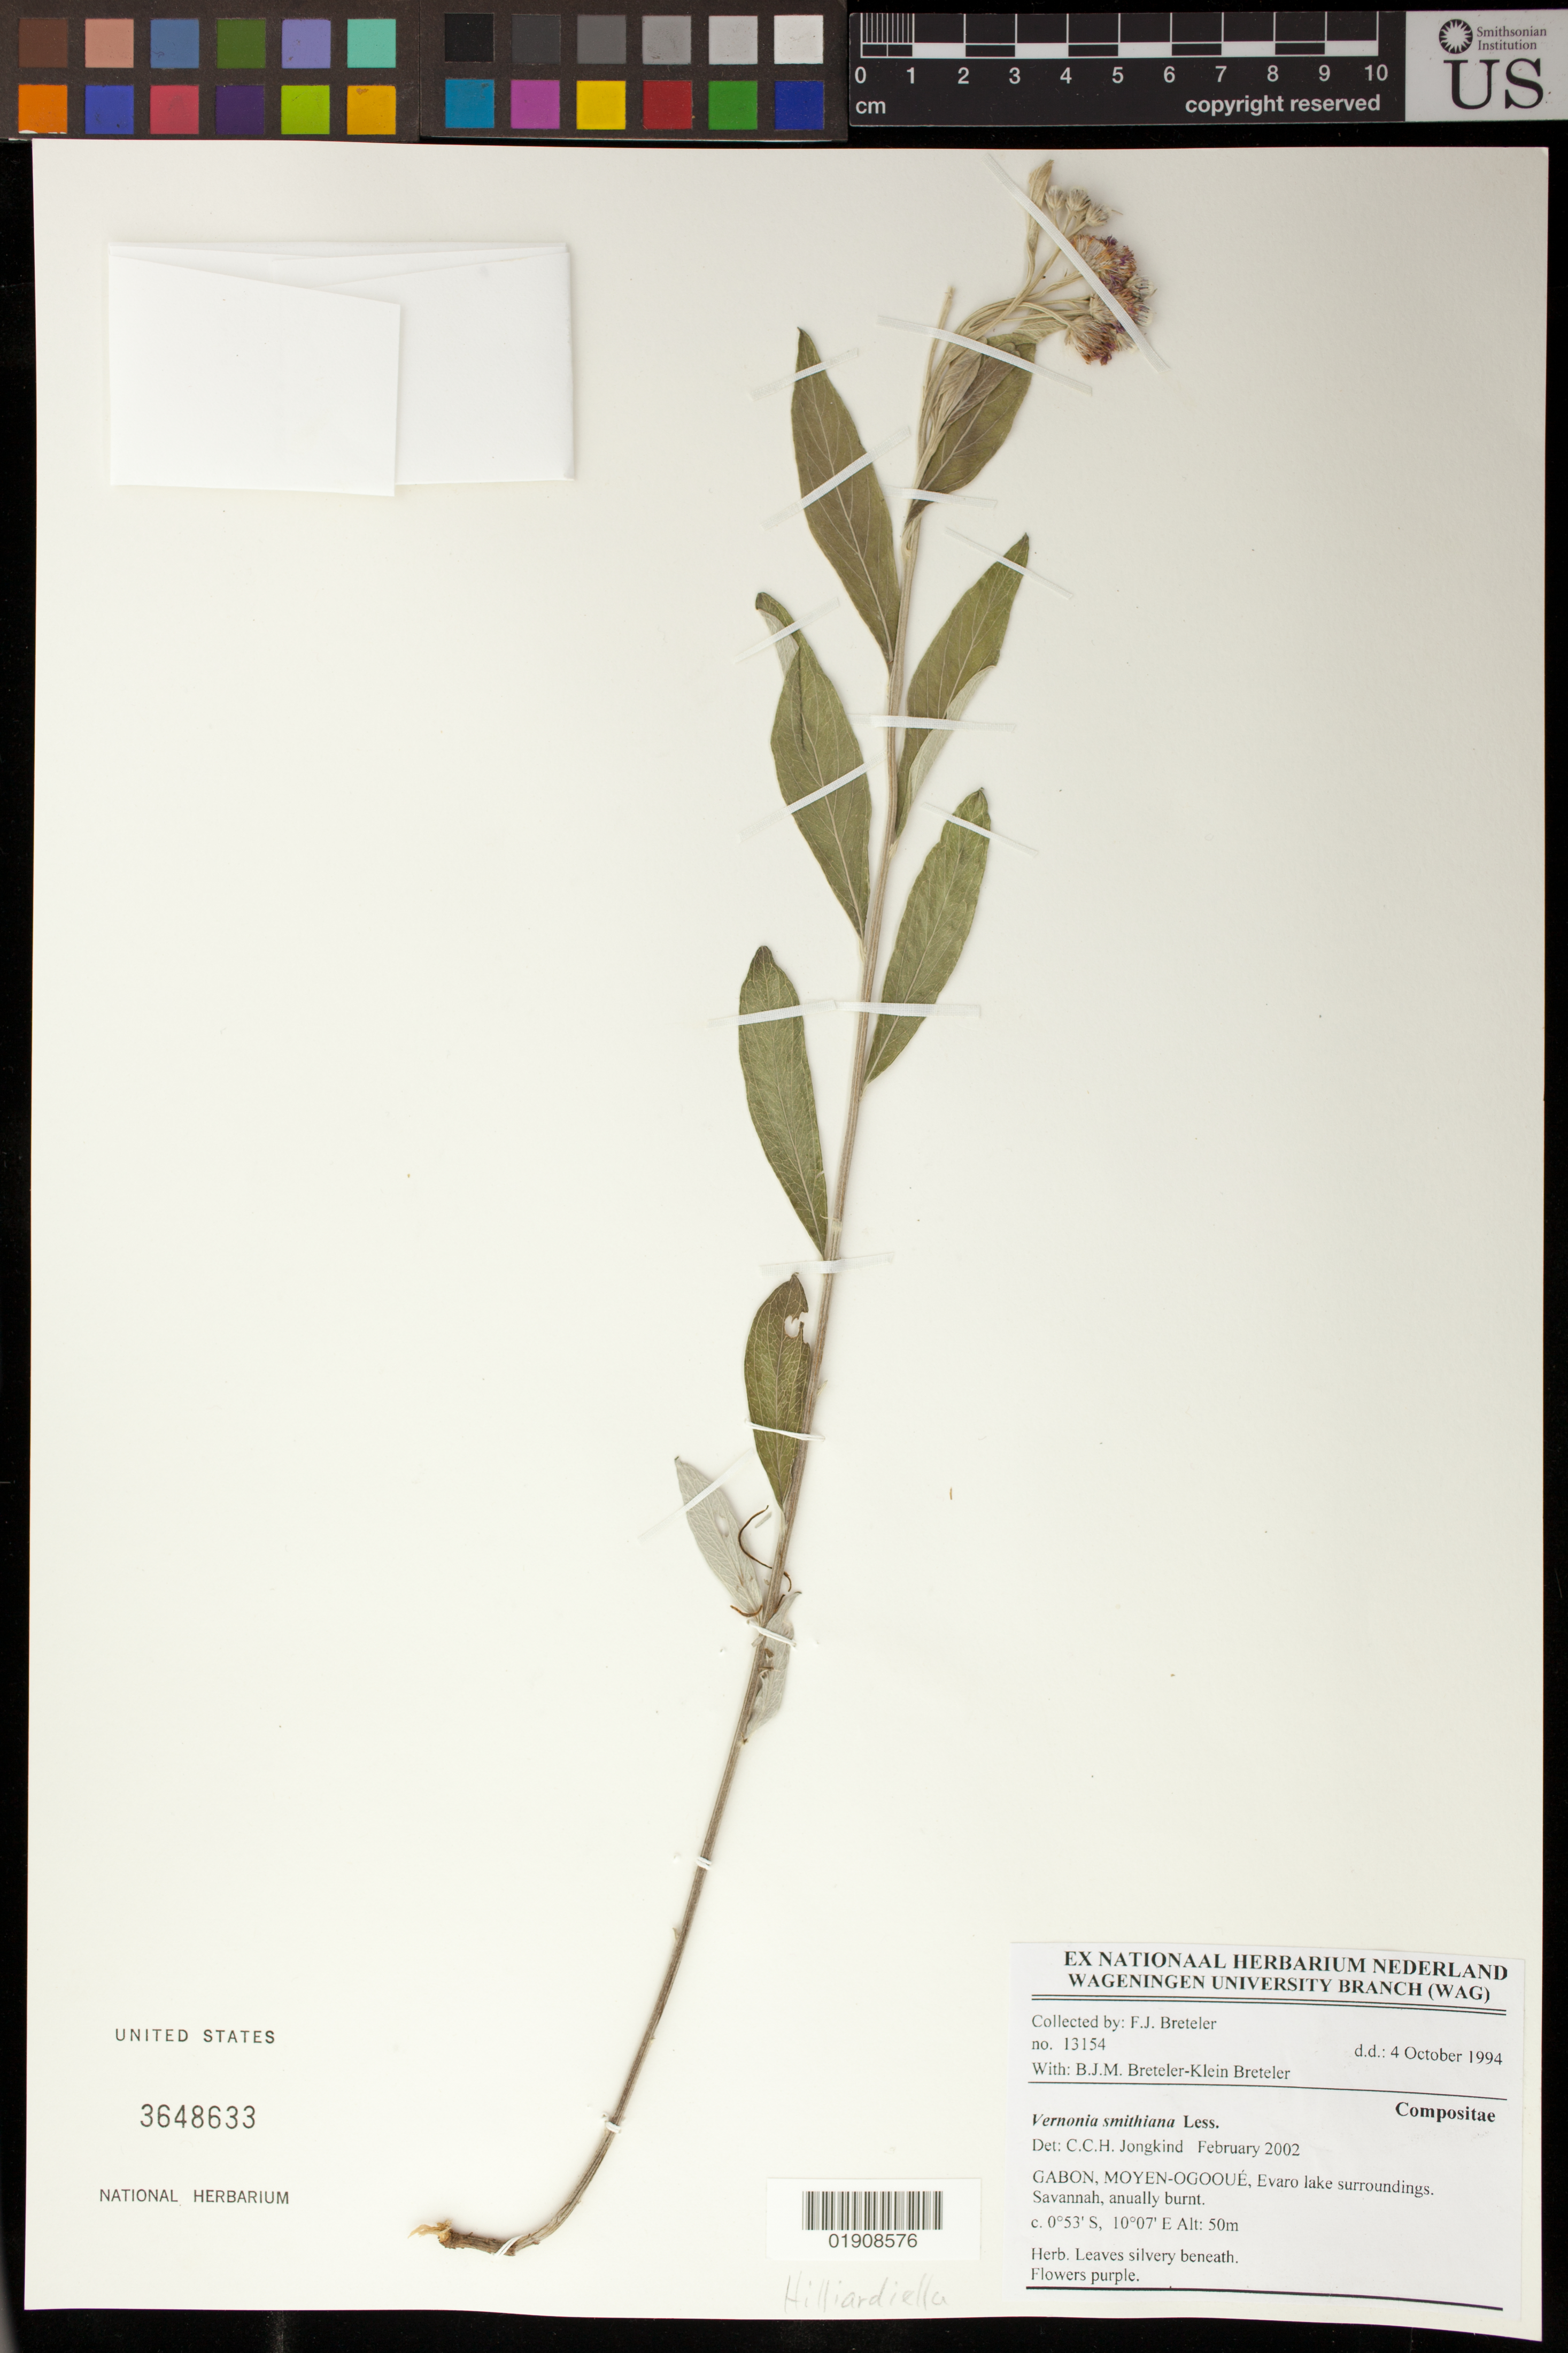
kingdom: Plantae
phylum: Tracheophyta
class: Magnoliopsida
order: Asterales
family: Asteraceae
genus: Hilliardiella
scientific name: Hilliardiella smithiana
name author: (Less.) H. Rob.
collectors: F. J. Breteler, B. J. M. Breteler-Klein Breteler & J. J. Wieringa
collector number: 13154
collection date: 1994-10-04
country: Gabon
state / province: Ogooue-Lolo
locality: Evaro lake surroundings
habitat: Savannah, annually burnt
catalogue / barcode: US 3648633